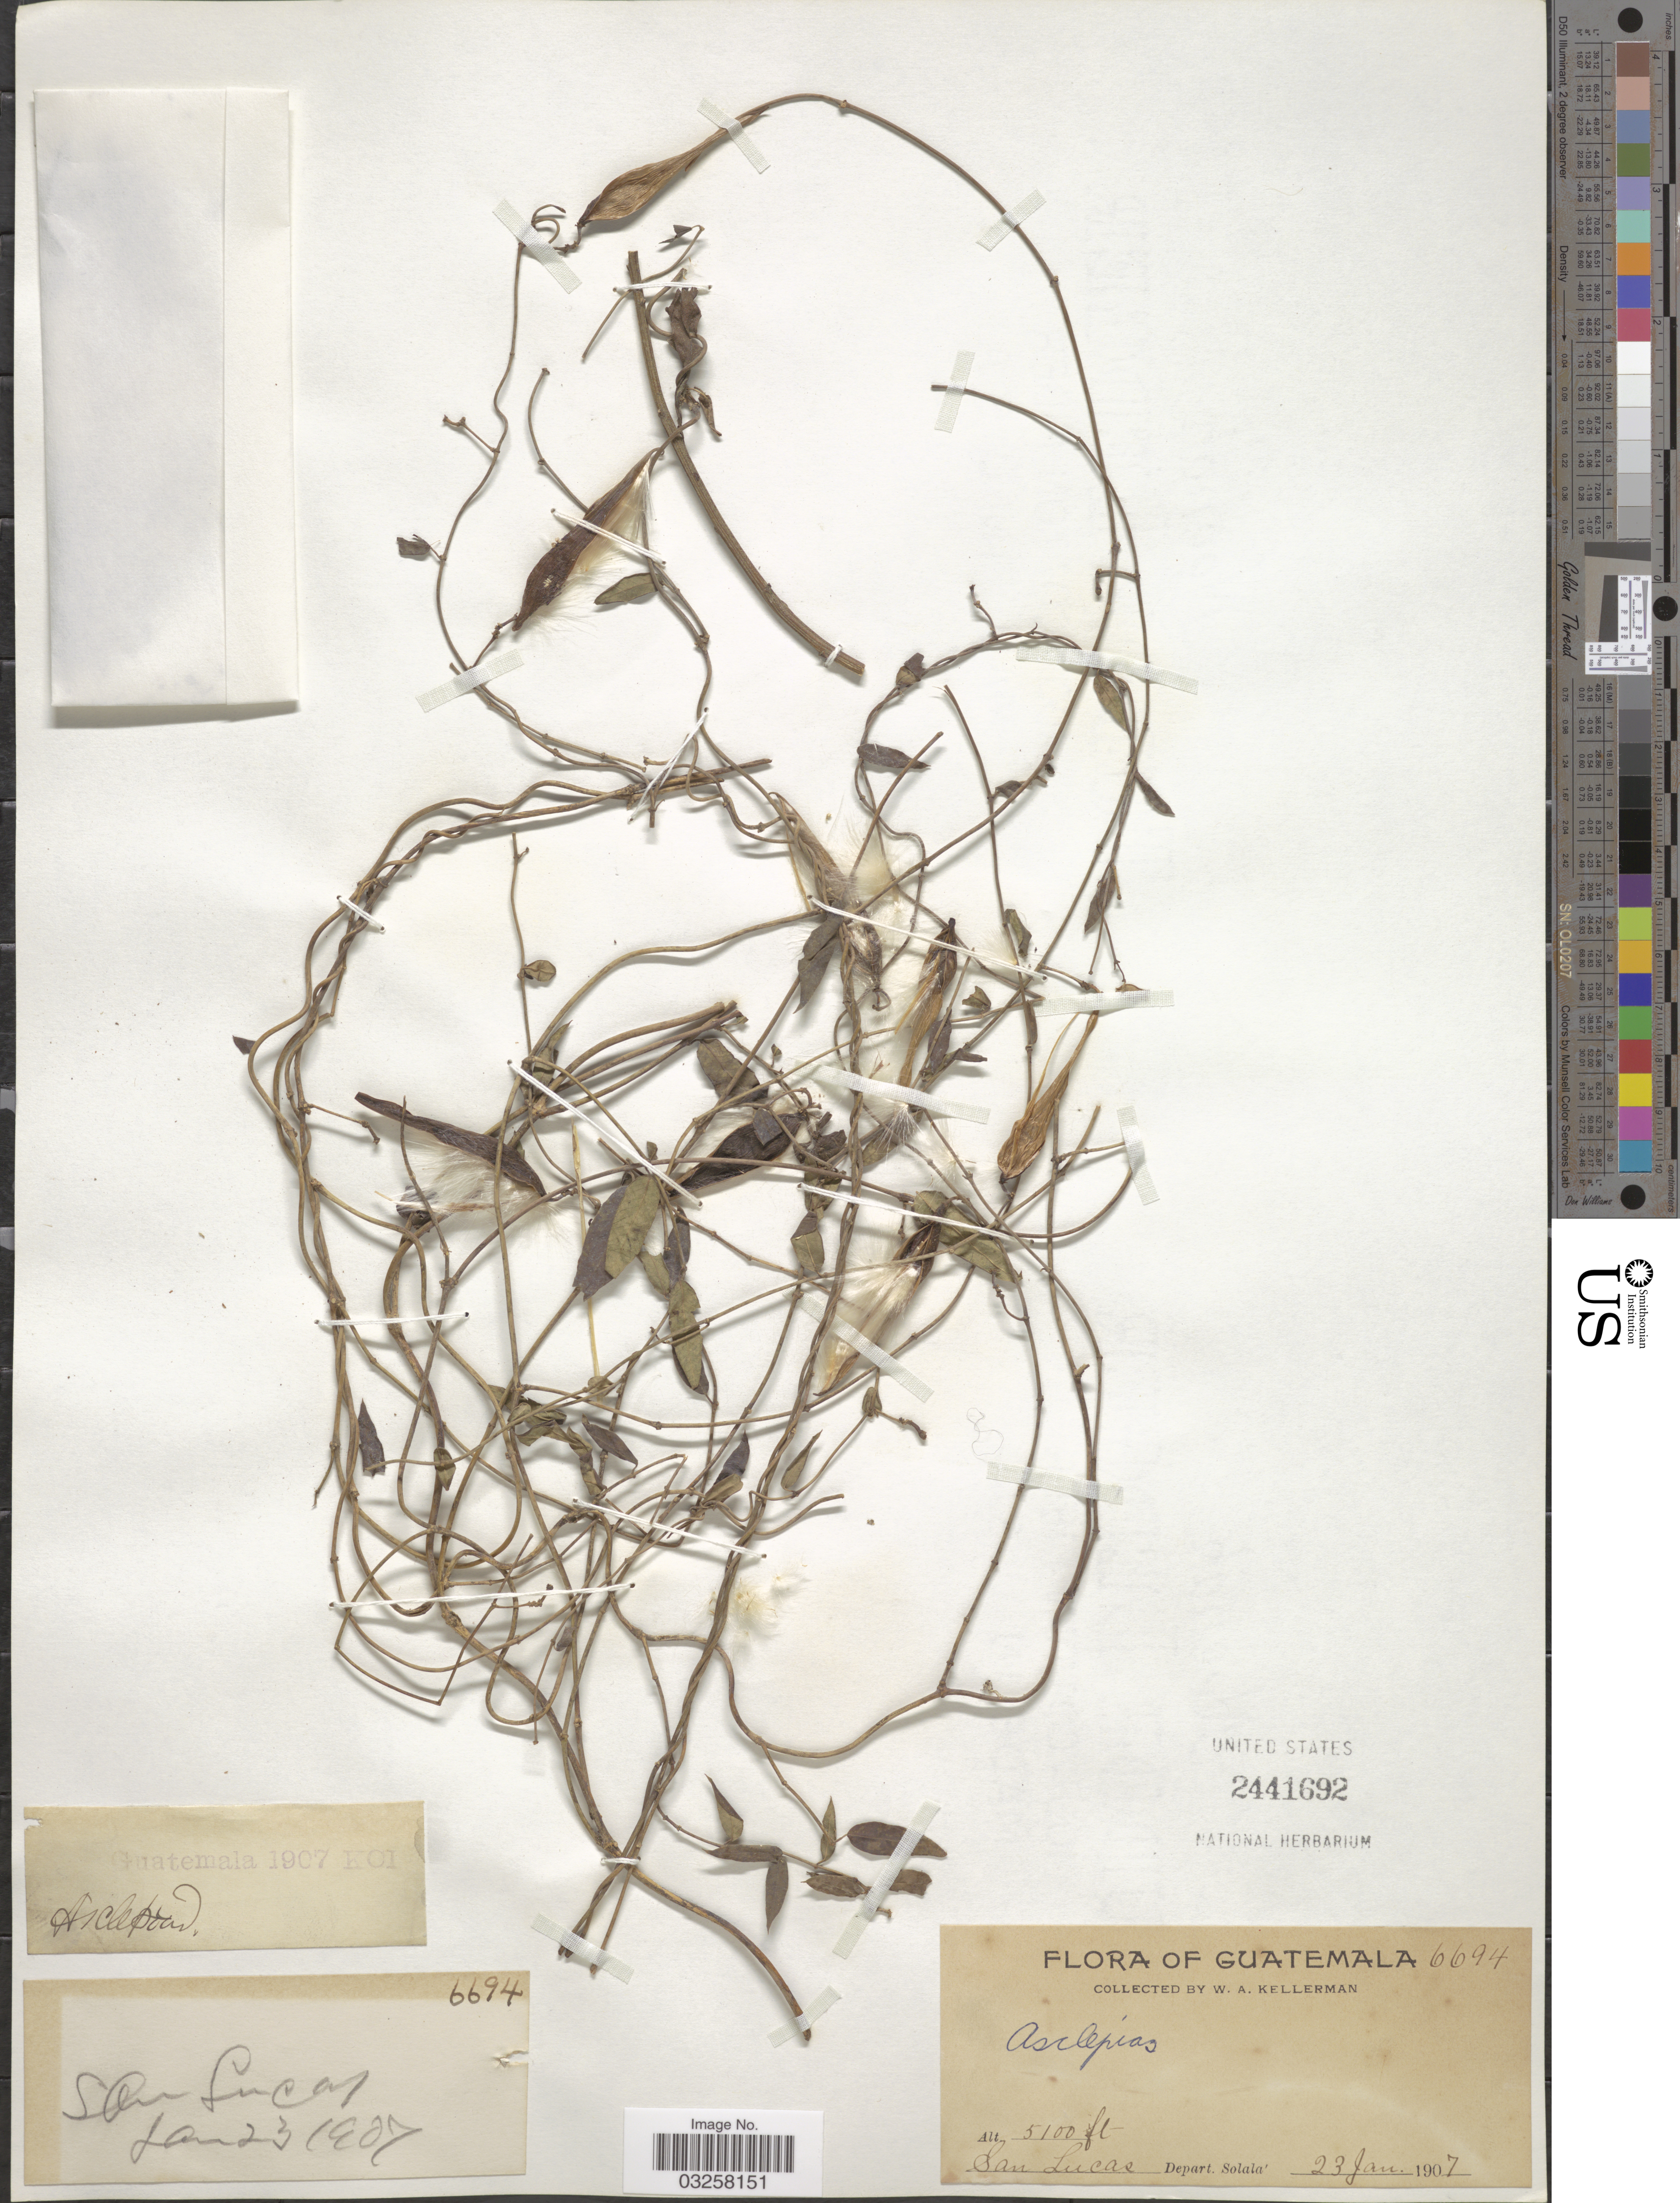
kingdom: Plantae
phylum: Tracheophyta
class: Magnoliopsida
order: Gentianales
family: Apocynaceae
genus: Metastelma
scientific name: Metastelma sp.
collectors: W. Kellerman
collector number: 6694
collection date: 1907-01-23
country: Guatemala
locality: San Lucas, Depart. Solala.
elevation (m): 1554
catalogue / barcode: US 2441692